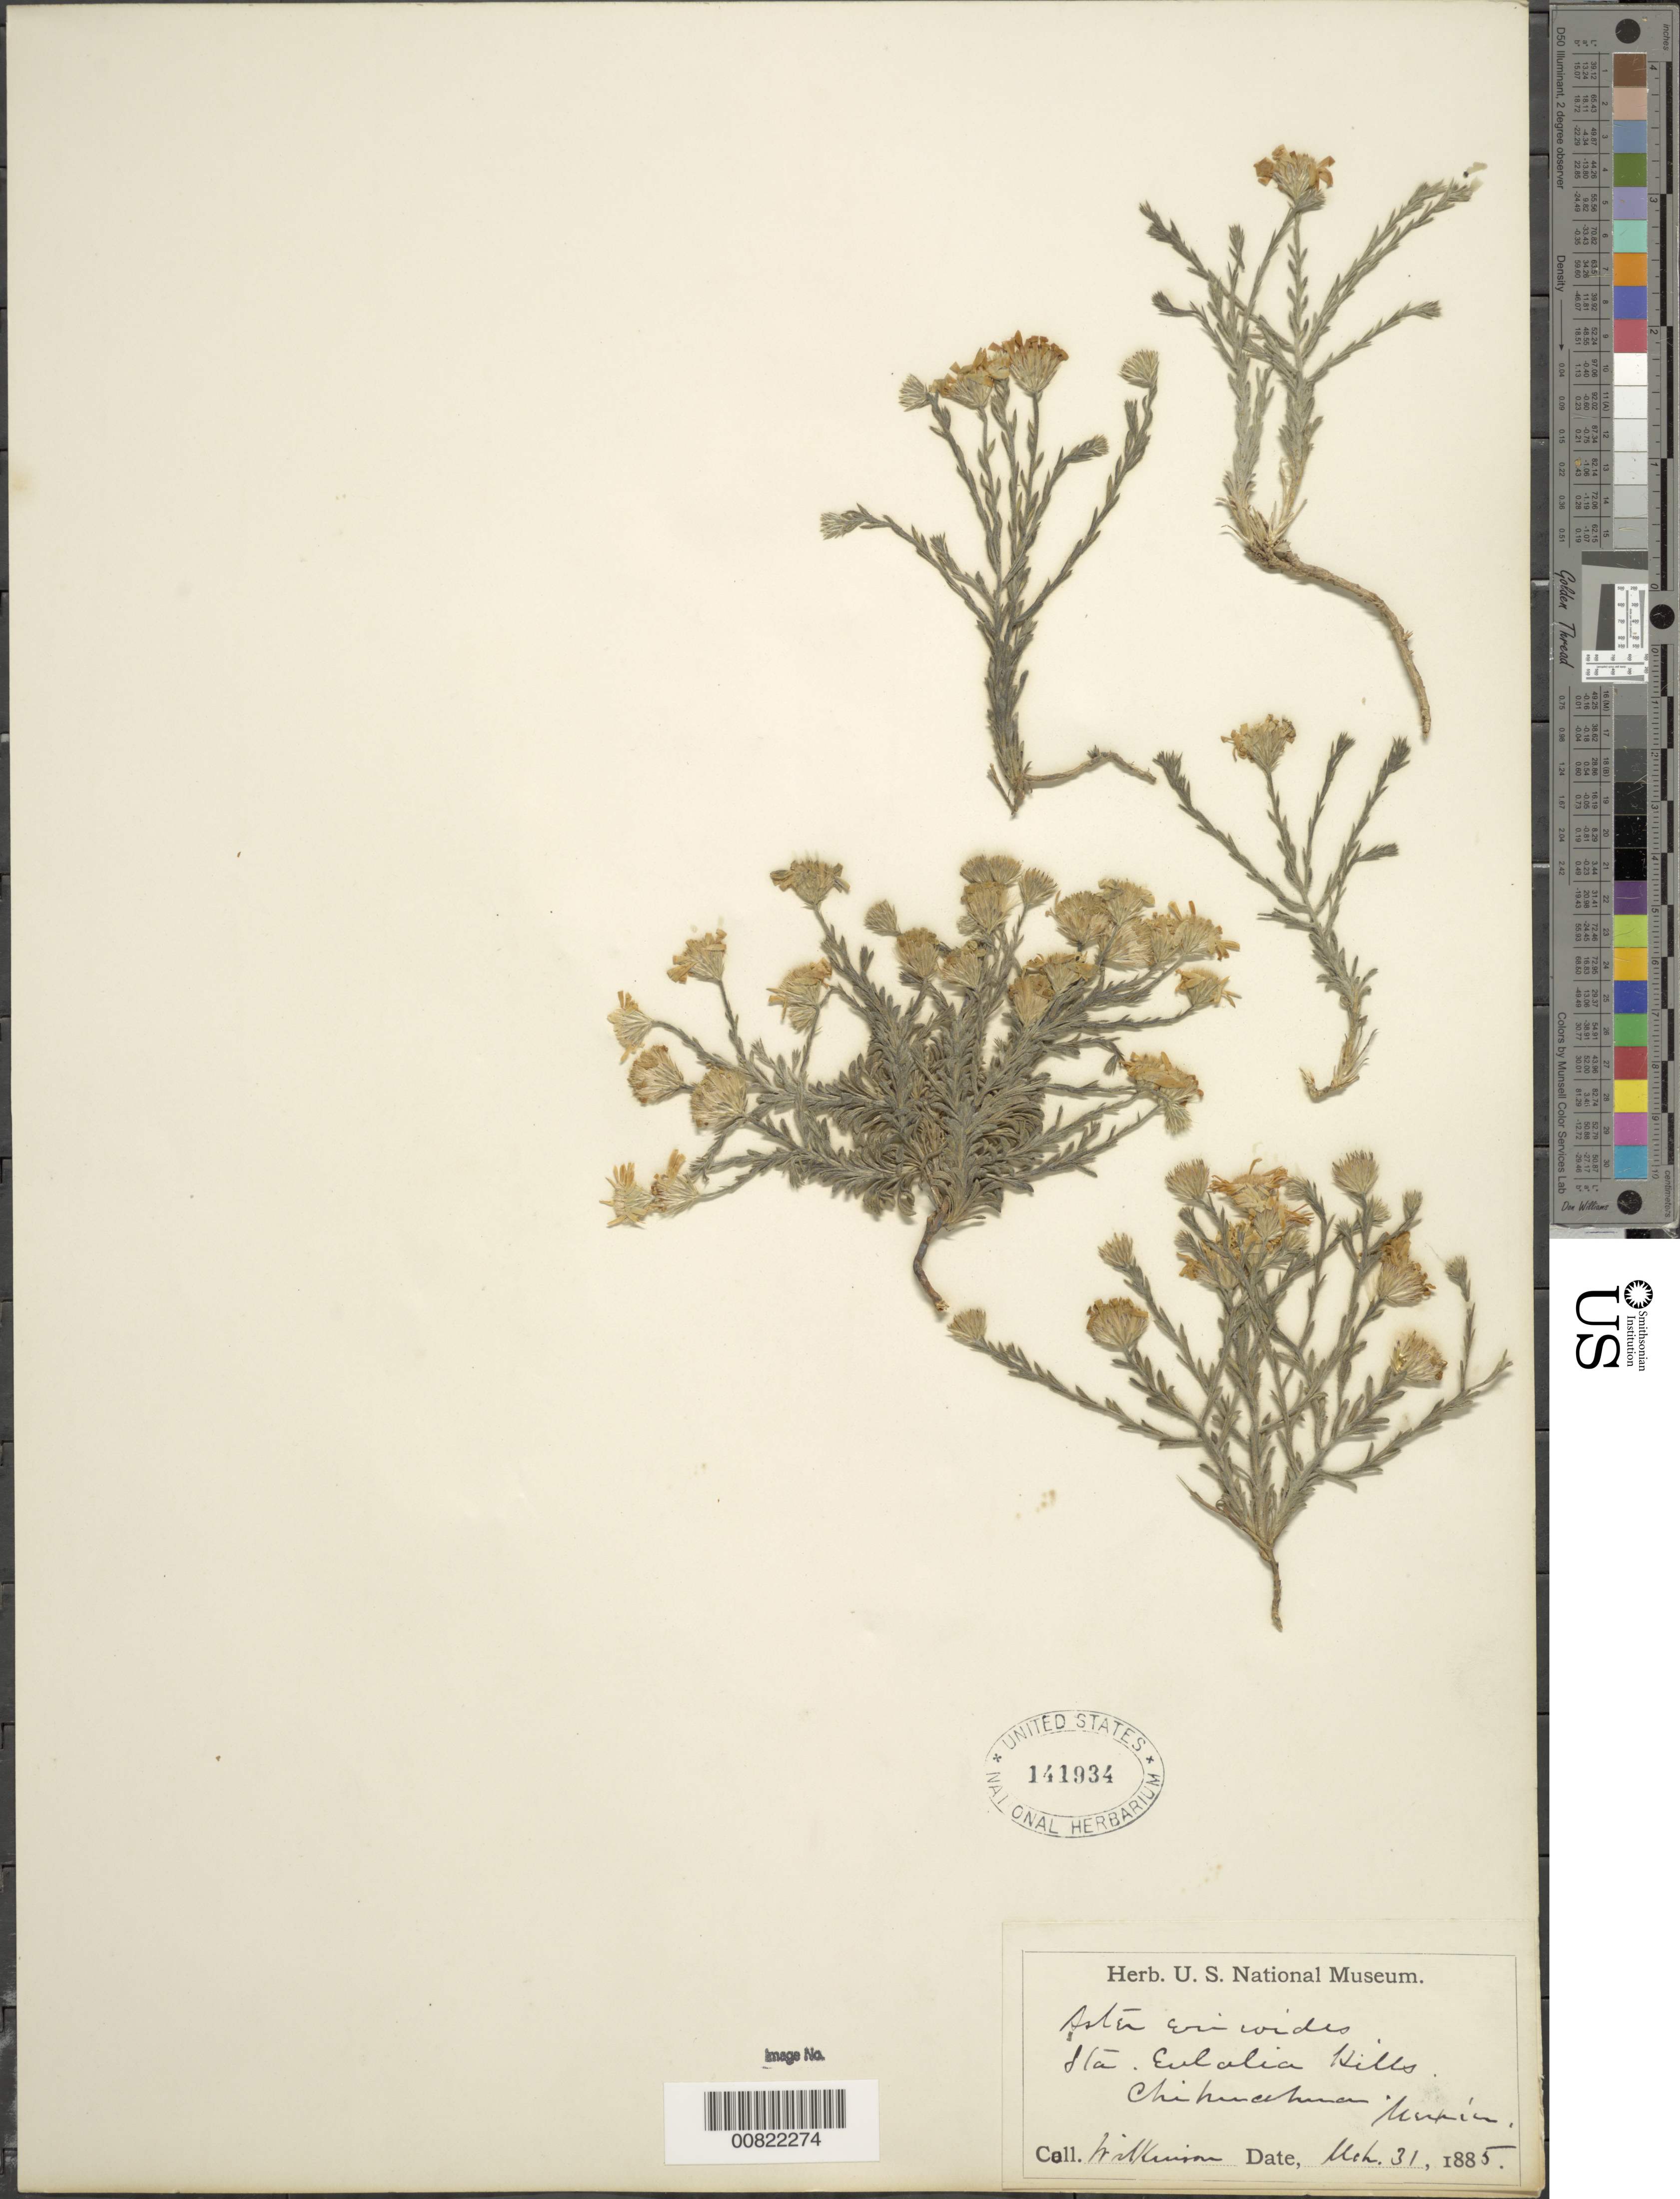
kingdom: Plantae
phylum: Tracheophyta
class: Magnoliopsida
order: Asterales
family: Asteraceae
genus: Chaetopappa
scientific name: Chaetopappa ericoides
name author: (Torr.) G.L. Nesom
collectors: E. Wilkinson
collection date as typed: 31 Mar 1885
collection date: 1885-03-31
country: Mexico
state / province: Chihuahua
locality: Sta. Eulalia Hills, Chihuahua.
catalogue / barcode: US 141934